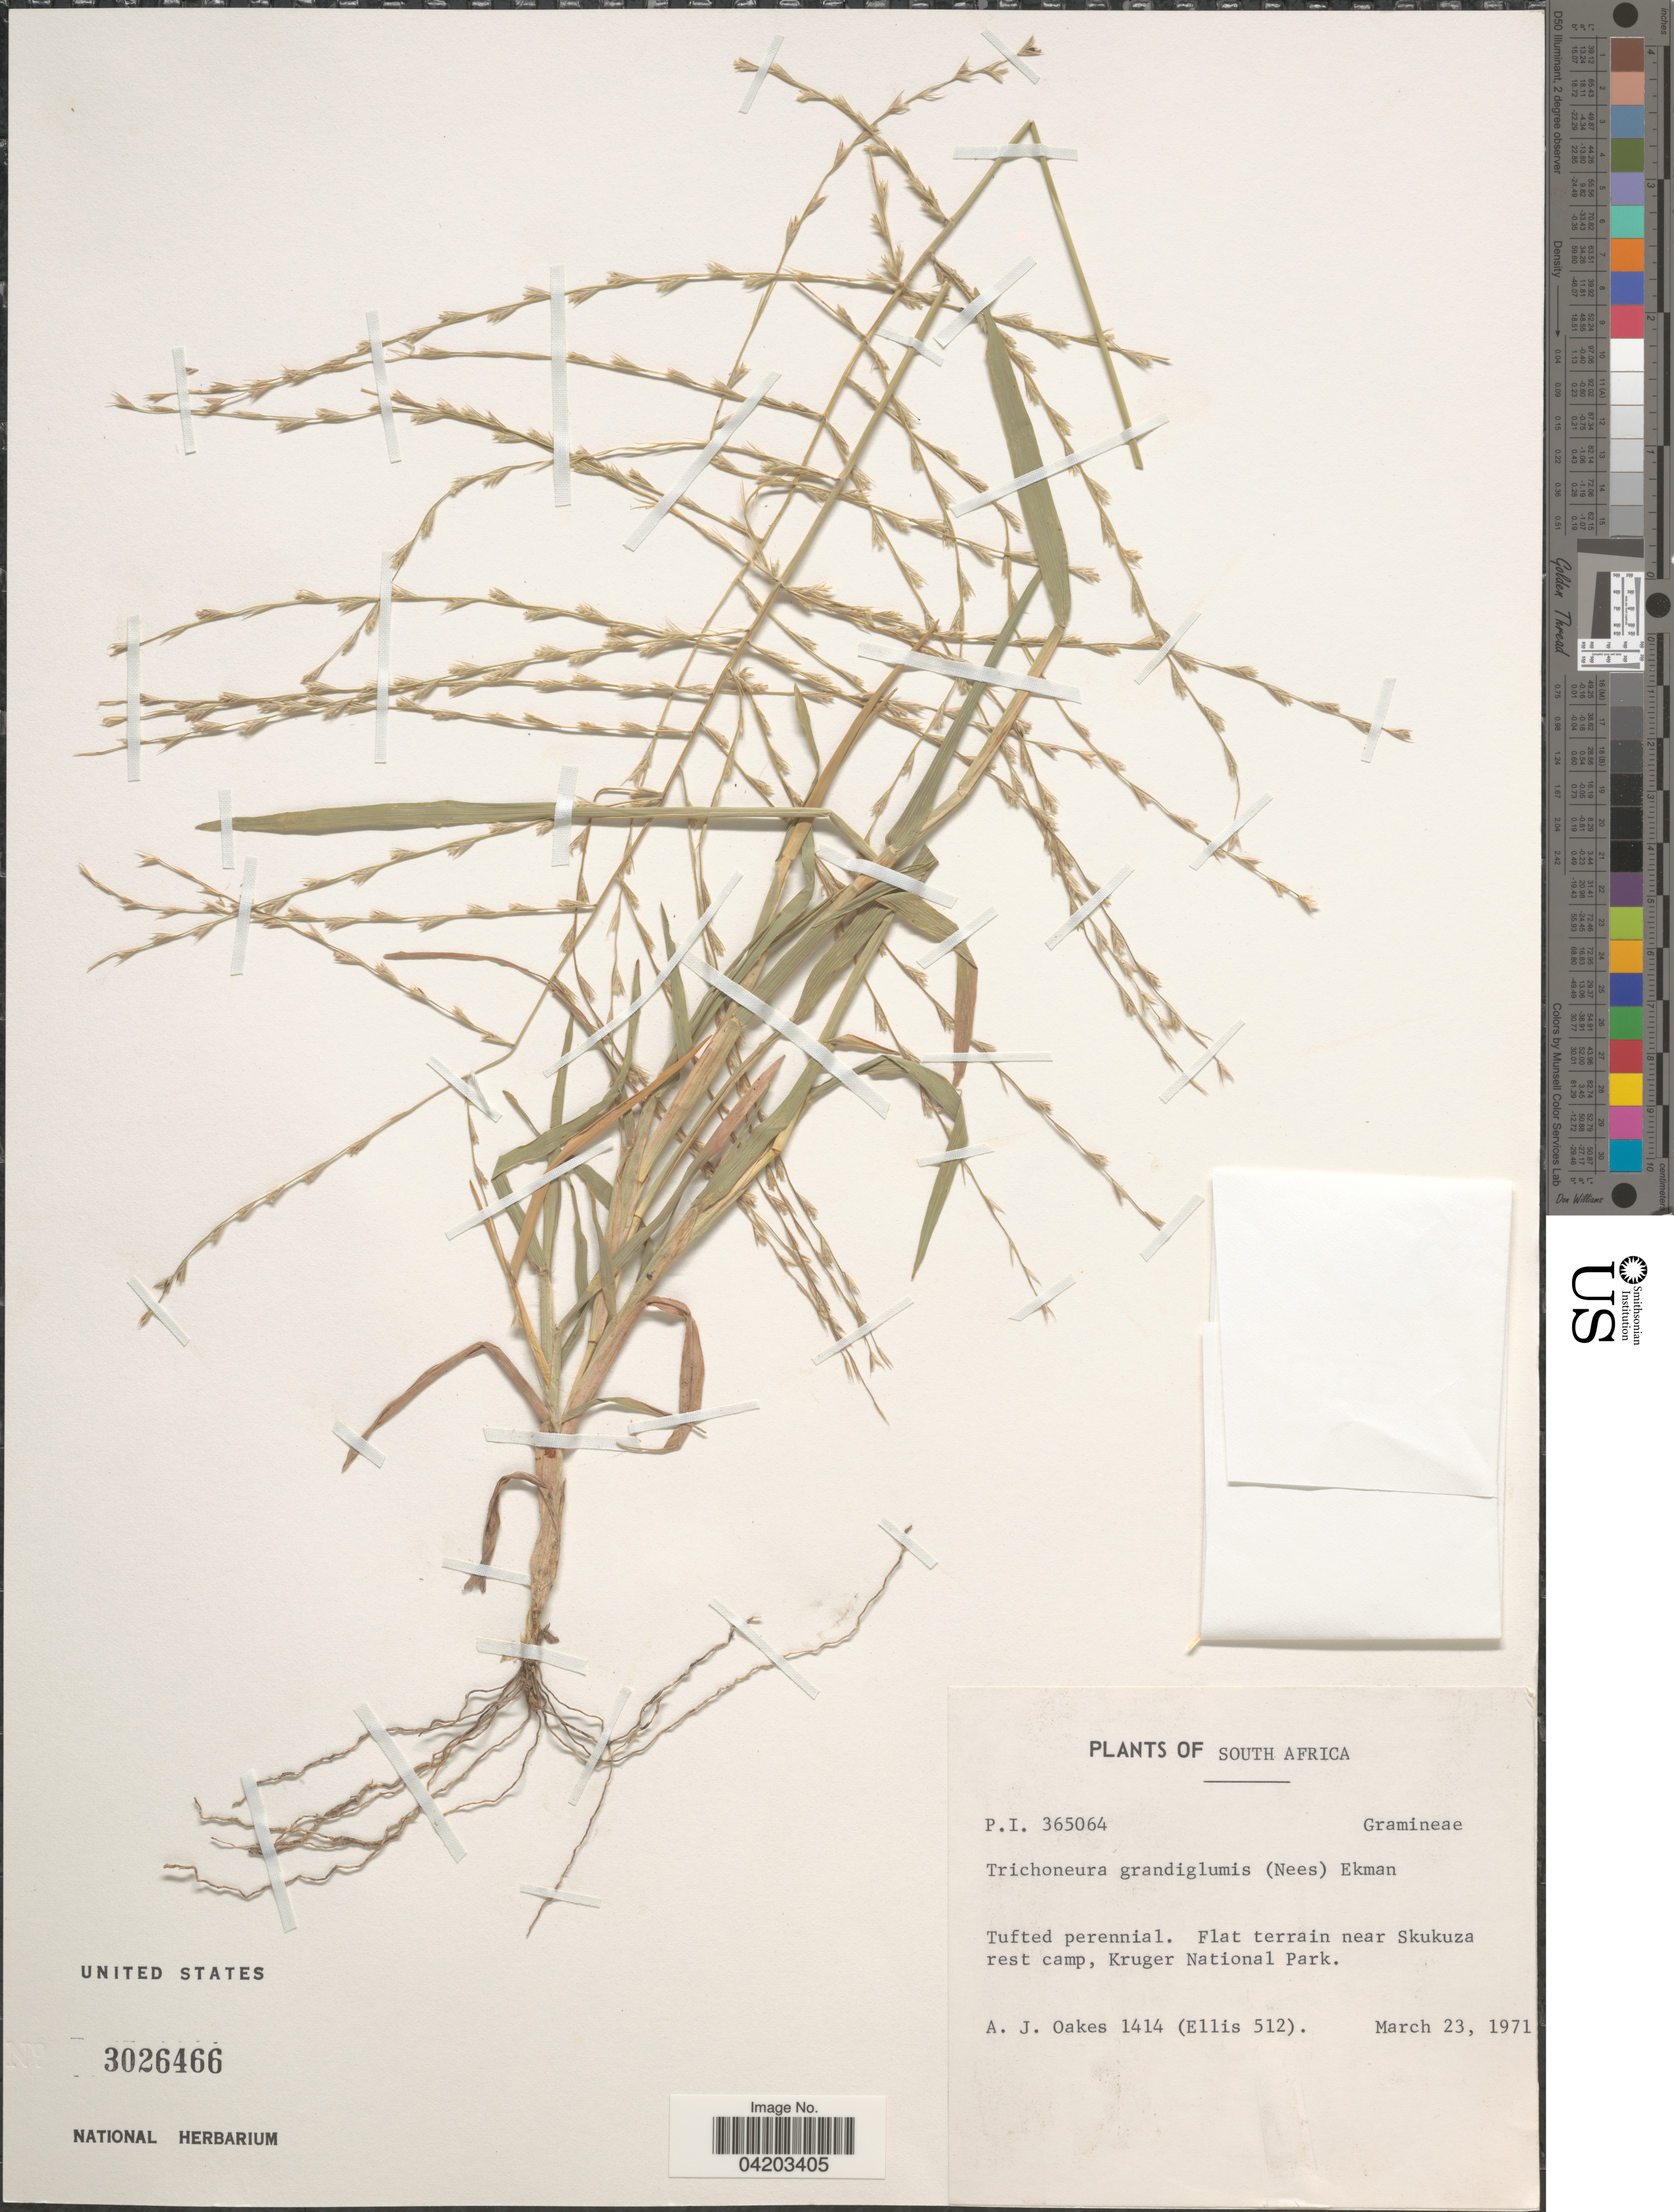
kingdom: Plantae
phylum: Tracheophyta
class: Liliopsida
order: Poales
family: Poaceae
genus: Trichoneura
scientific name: Trichoneura grandiglumis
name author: (Nees) Ekman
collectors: A. Oakes & -. Ellis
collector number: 1414/512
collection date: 1971-03-23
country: South Africa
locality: Flat terrain near Skukuza rest camp, Kruger National Park.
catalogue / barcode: US 3026466